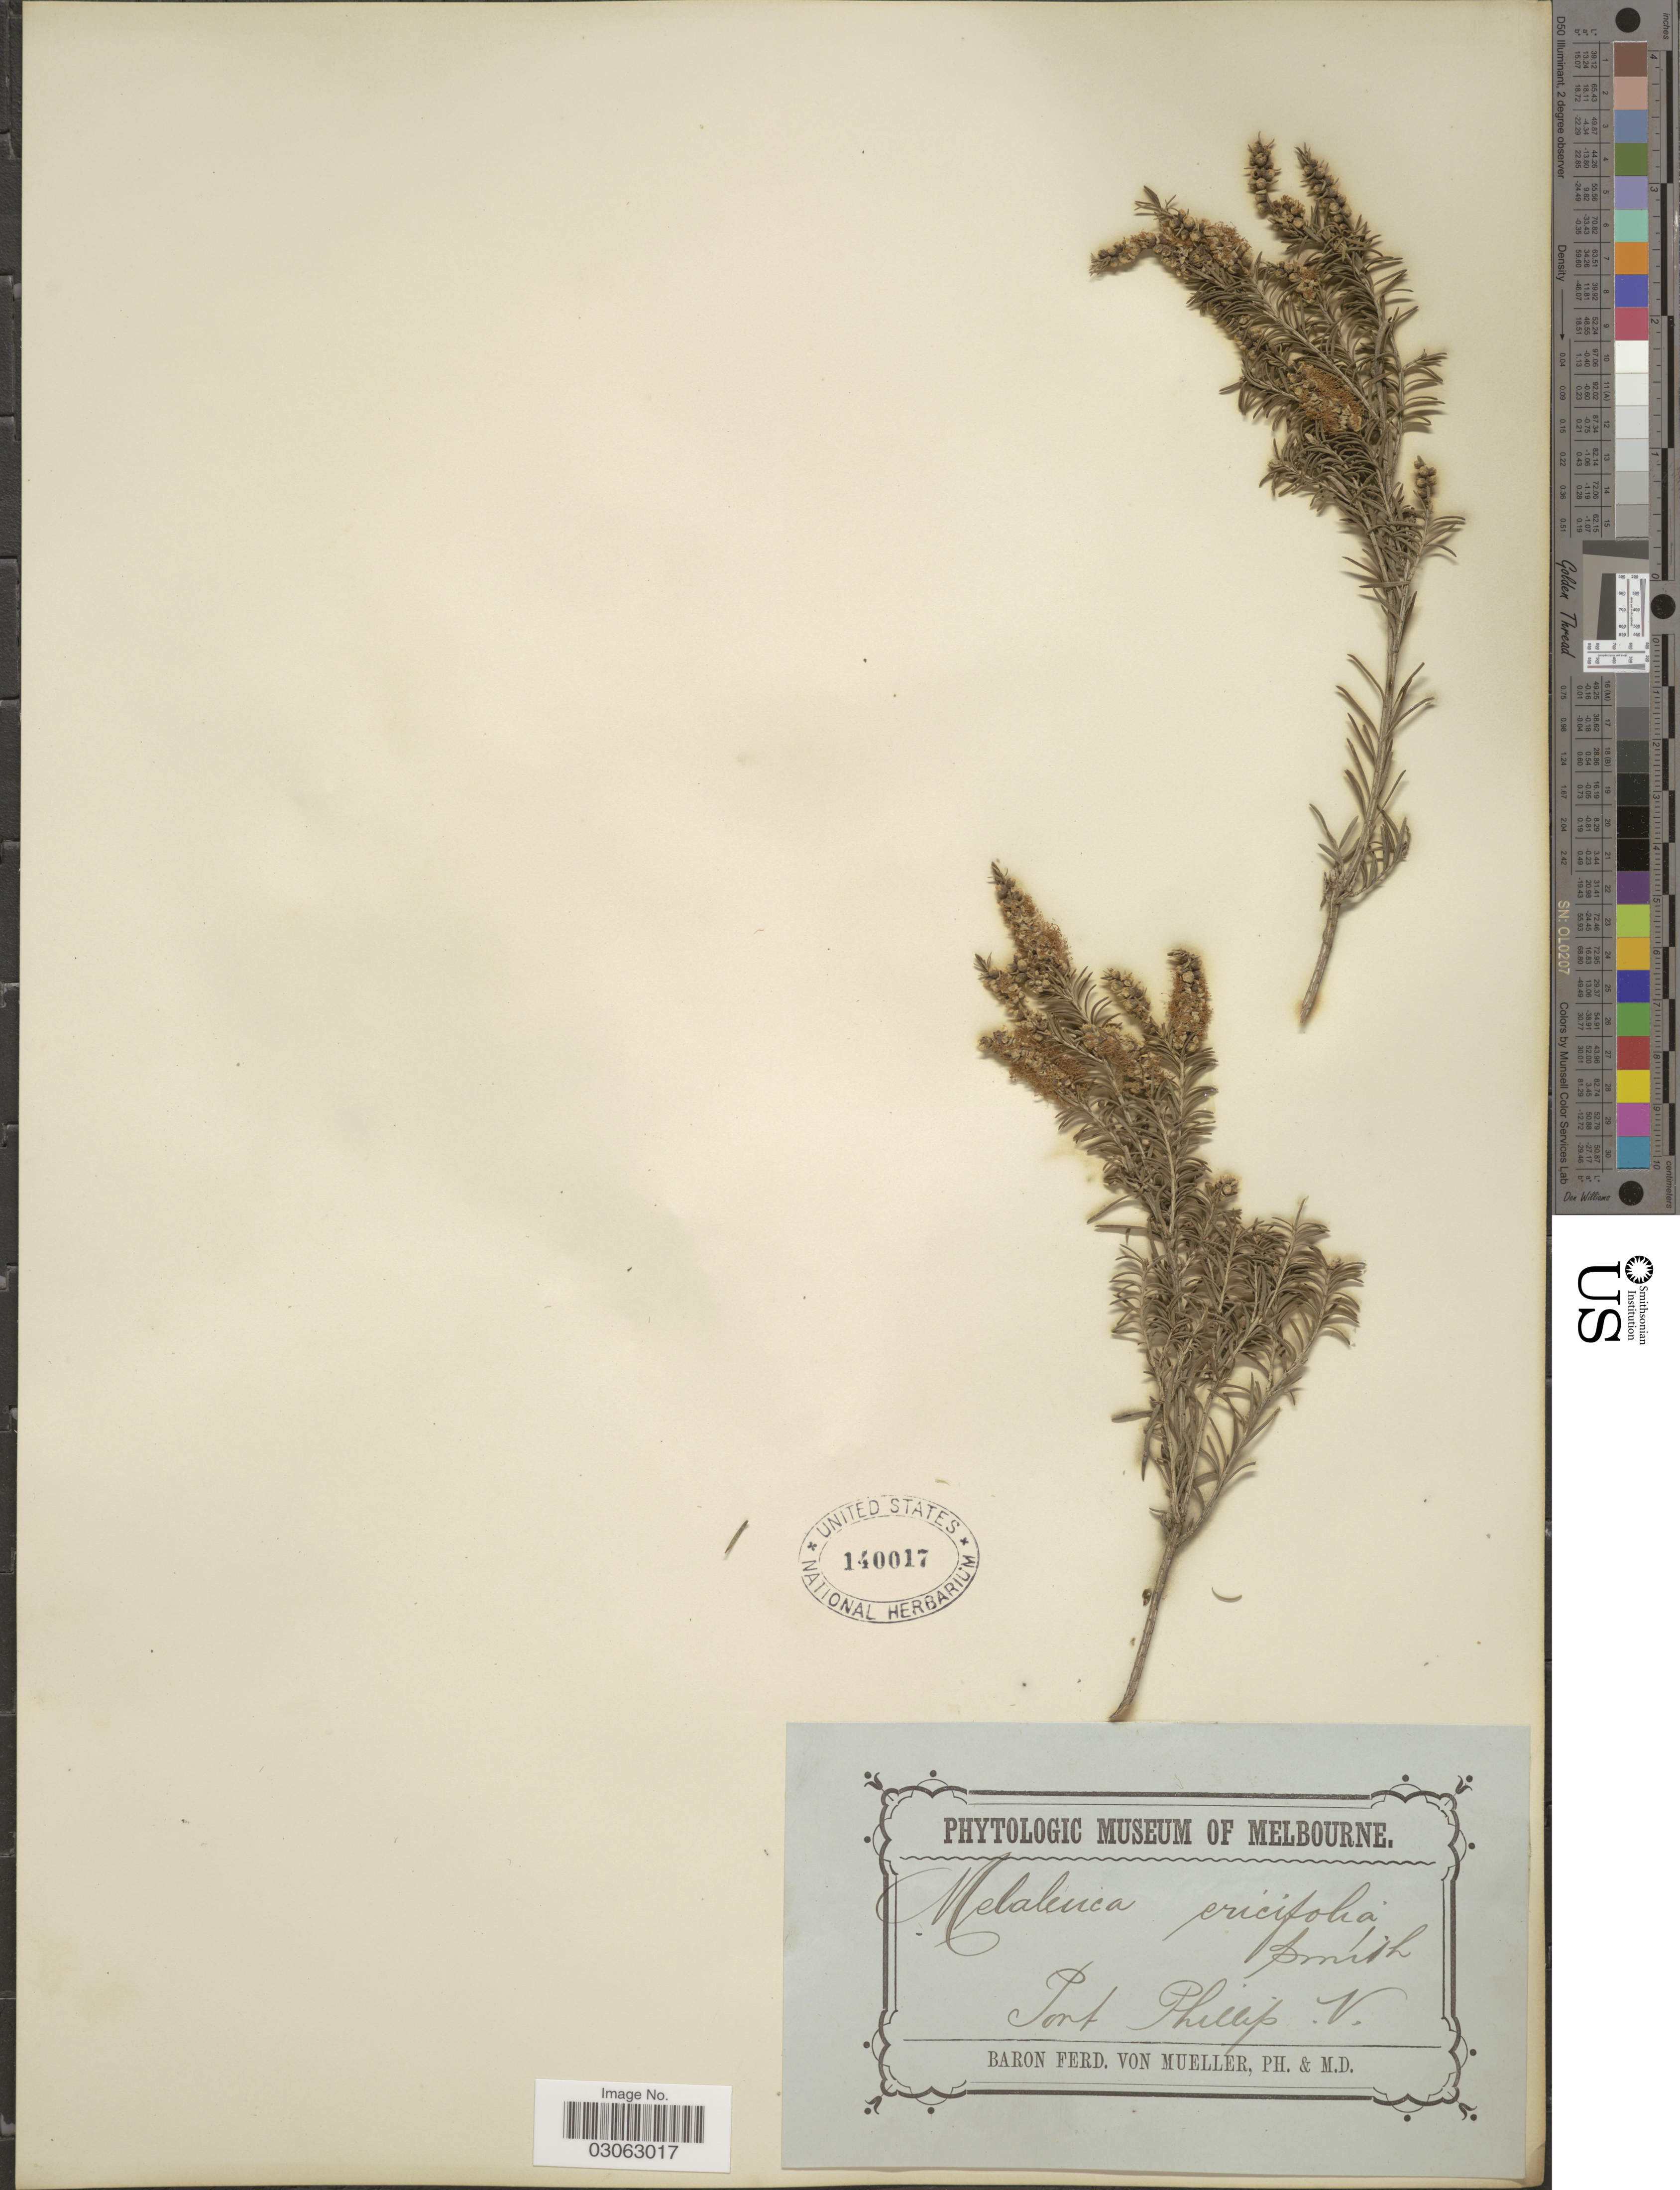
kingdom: Plantae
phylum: Tracheophyta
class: Magnoliopsida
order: Myrtales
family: Myrtaceae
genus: Melaleuca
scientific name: Melaleuca ericifolia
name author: Sm.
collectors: F. Mueller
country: Australia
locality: Port Phillip. V.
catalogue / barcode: US 140017